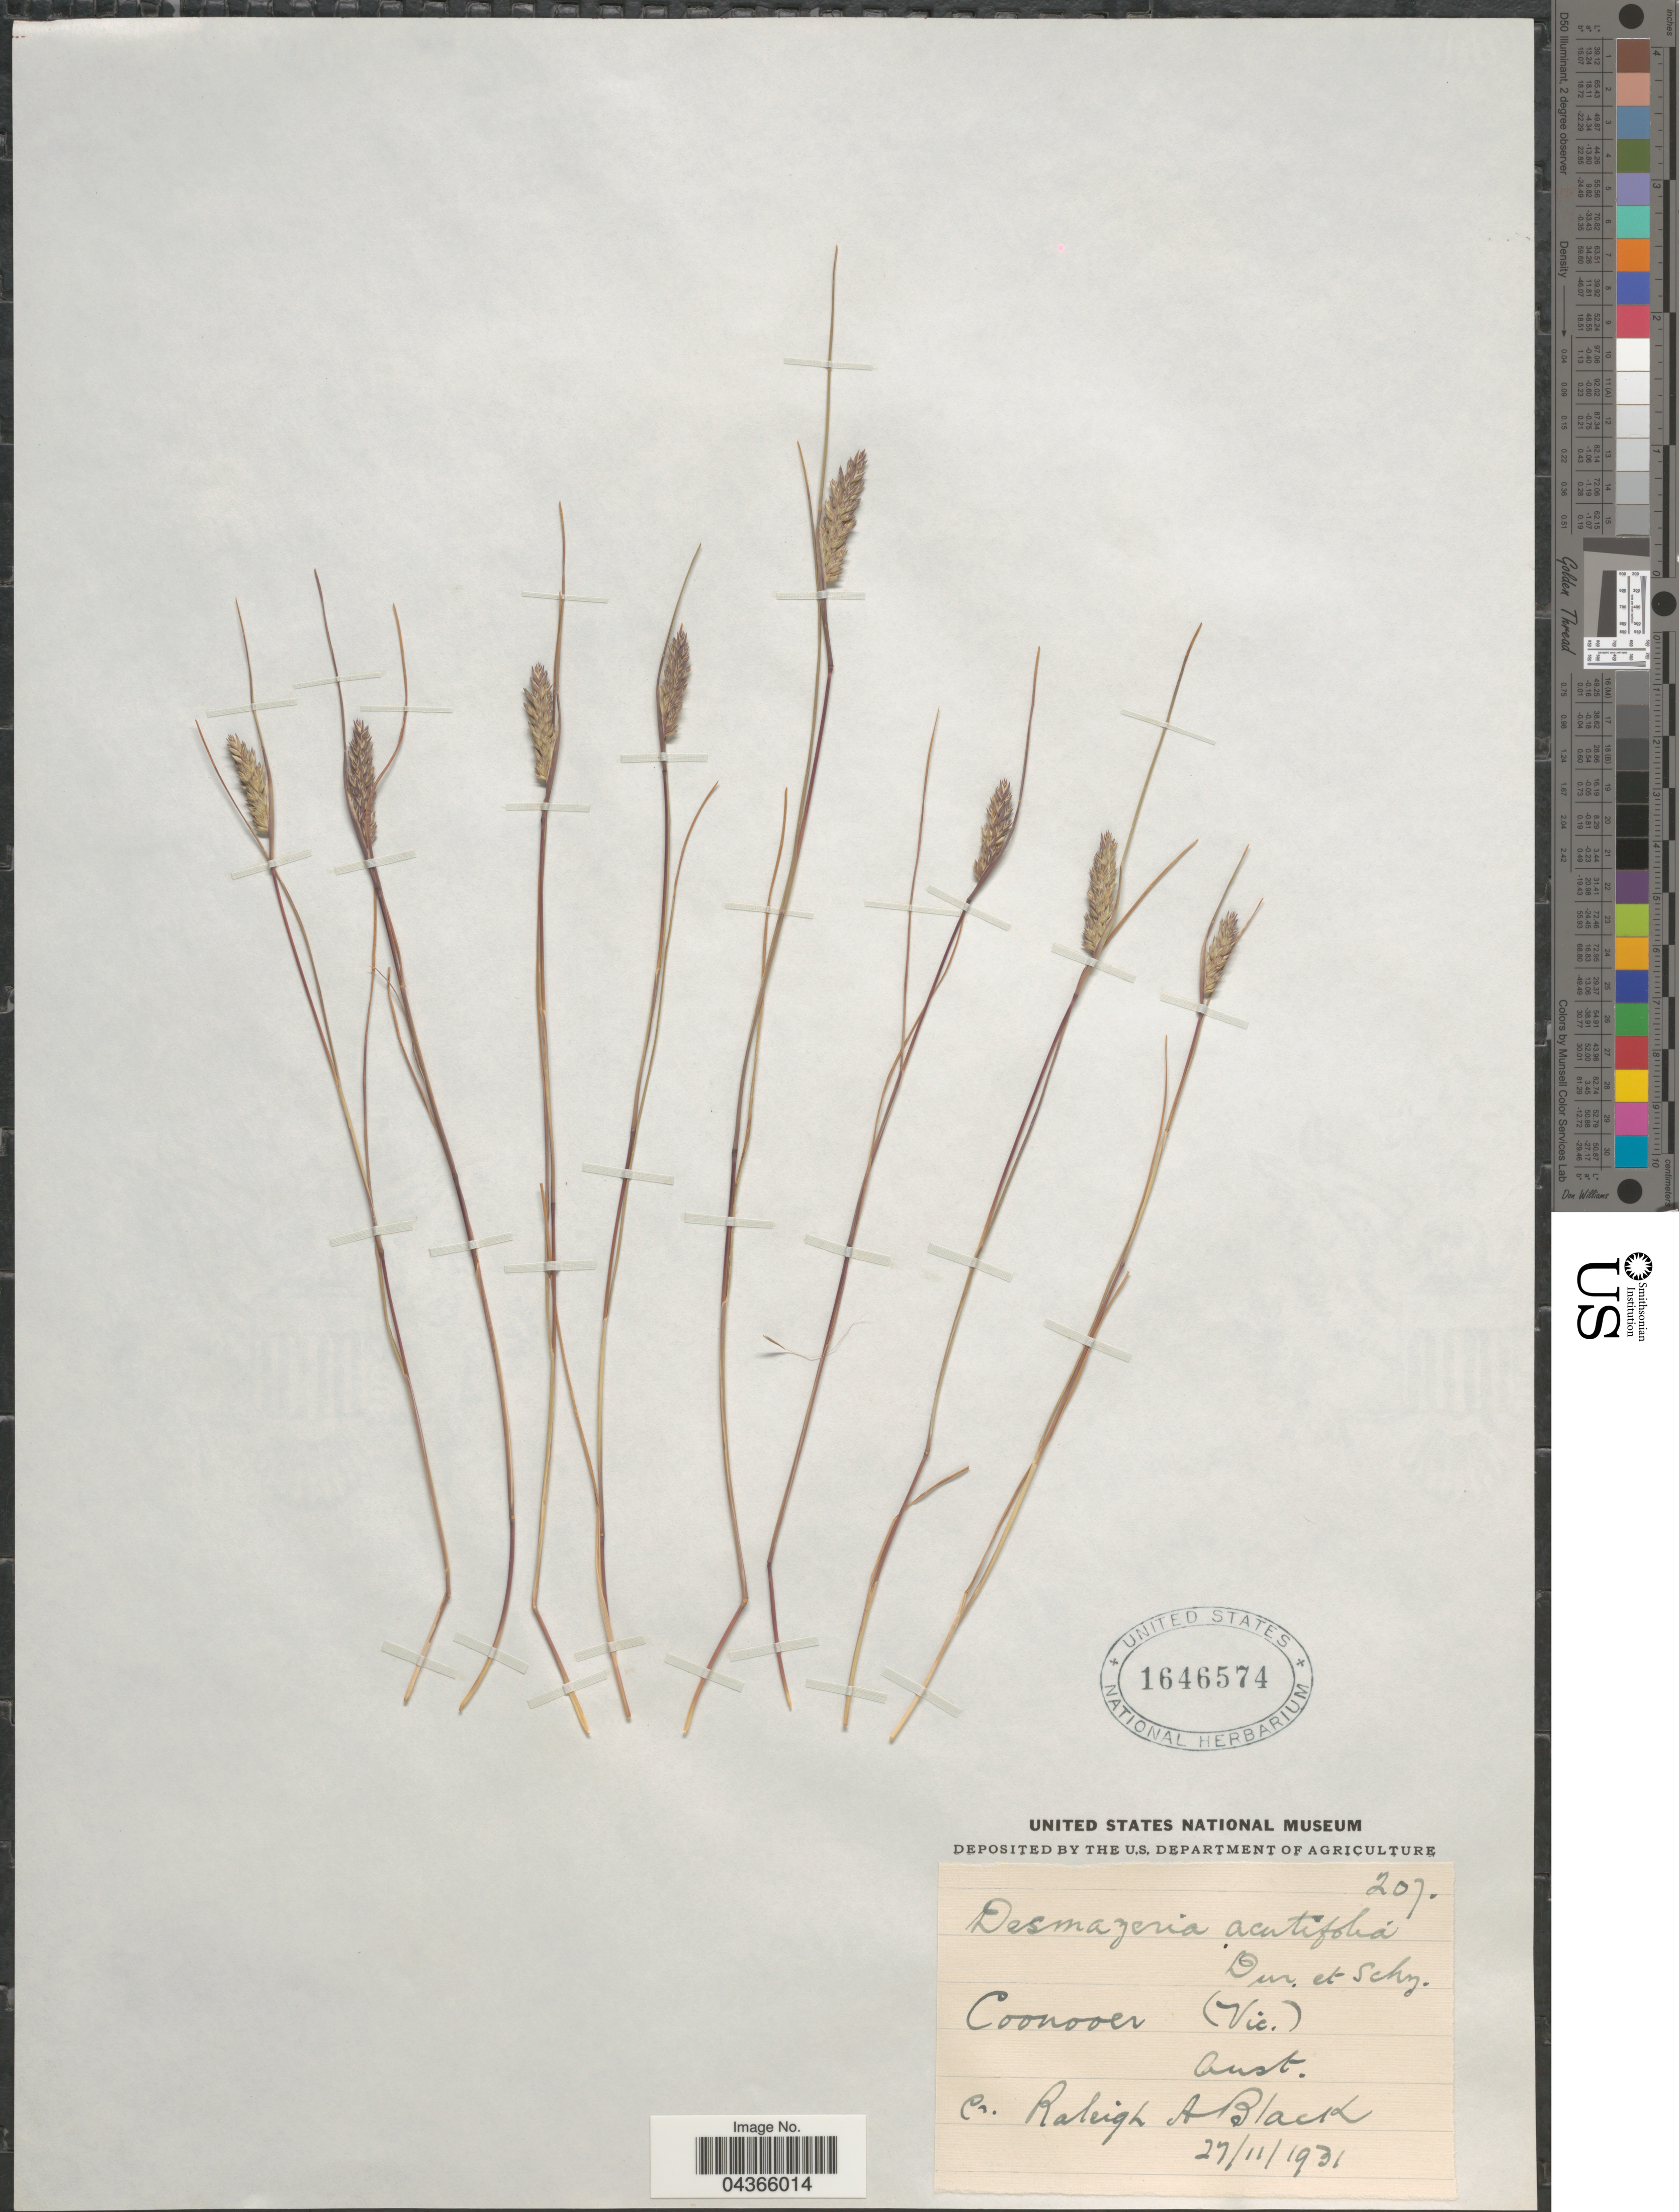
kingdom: Plantae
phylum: Tracheophyta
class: Liliopsida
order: Poales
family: Poaceae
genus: Tribolium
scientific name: Tribolium acutiflorum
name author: (Nees) Renvoize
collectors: R. A. Black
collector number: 207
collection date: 1931-11-27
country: Australia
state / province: Victoria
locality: Coonooer (Vic.).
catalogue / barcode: US 1646574